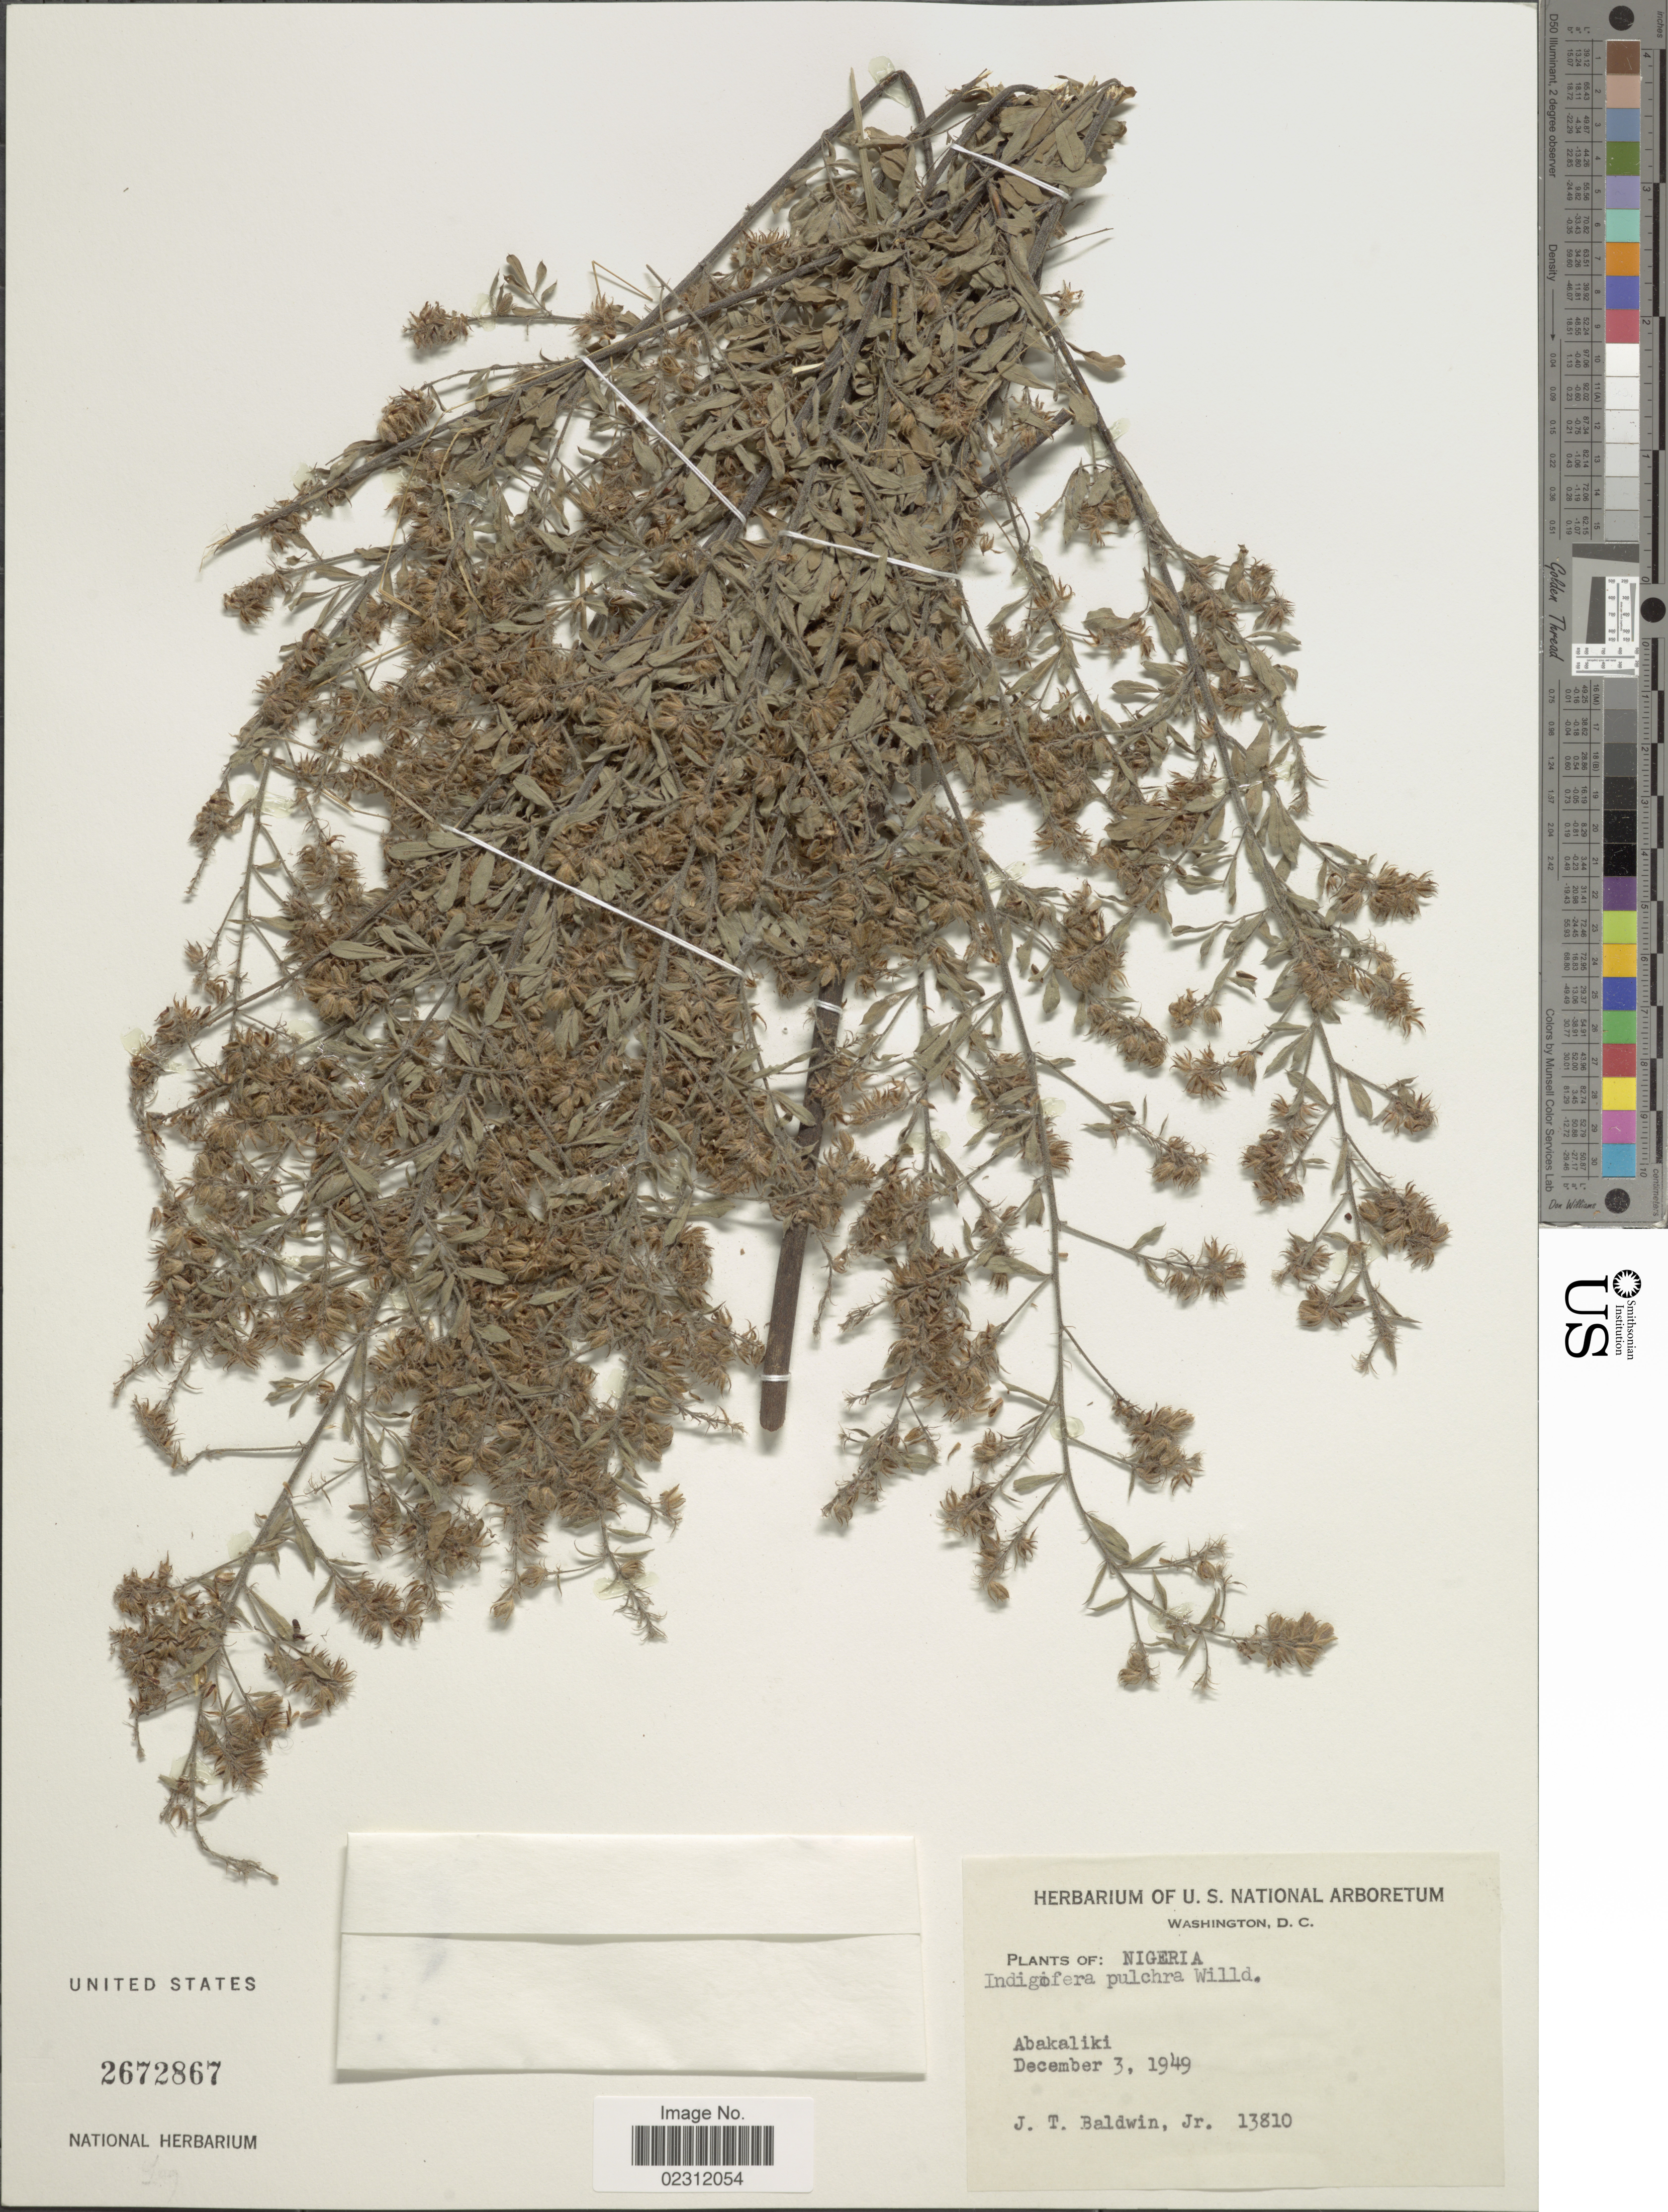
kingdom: Plantae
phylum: Tracheophyta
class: Magnoliopsida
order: Fabales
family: Fabaceae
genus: Indigofera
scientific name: Indigofera pulchra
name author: Willd.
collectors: J. T. Baldwin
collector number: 13810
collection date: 1949-12-03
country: Nigeria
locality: Abakaliki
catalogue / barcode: US 2672867